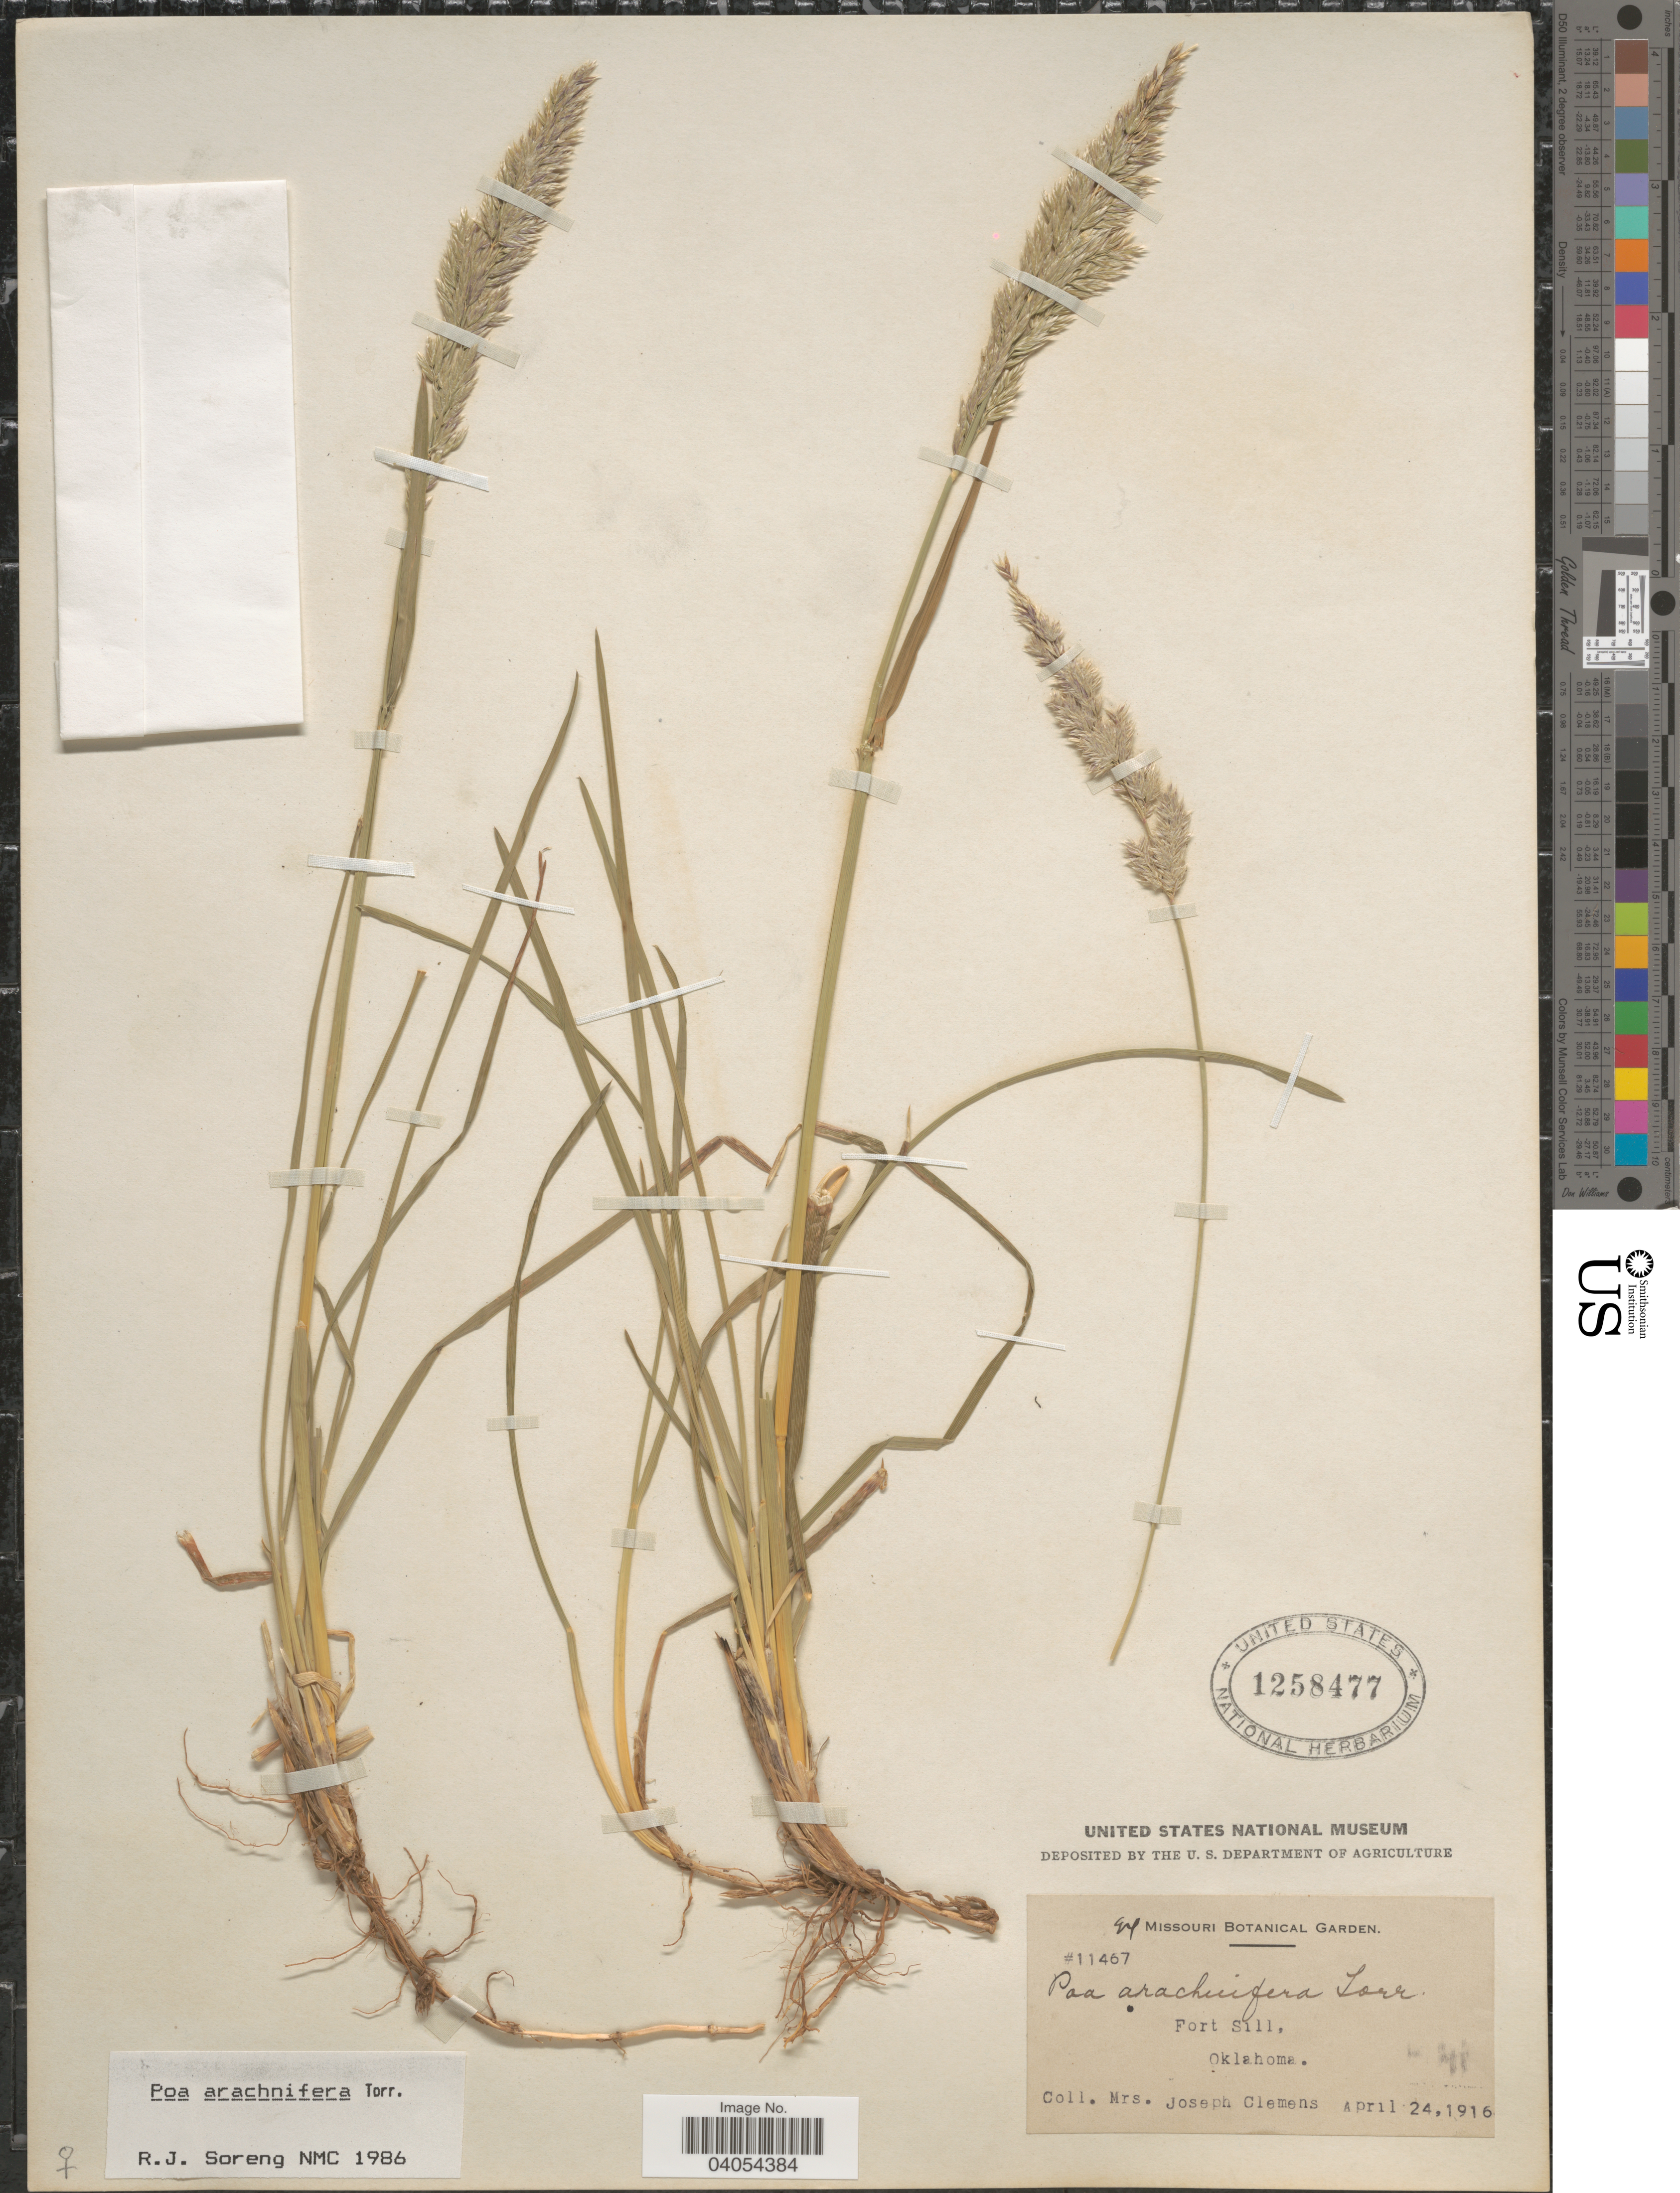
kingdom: Plantae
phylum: Tracheophyta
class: Liliopsida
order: Poales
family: Poaceae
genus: Poa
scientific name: Poa arachnifera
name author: Torr.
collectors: J. Clemens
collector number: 11467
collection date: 1916-04-24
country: United States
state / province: Oklahoma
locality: Fort Sill.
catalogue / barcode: US 1258477